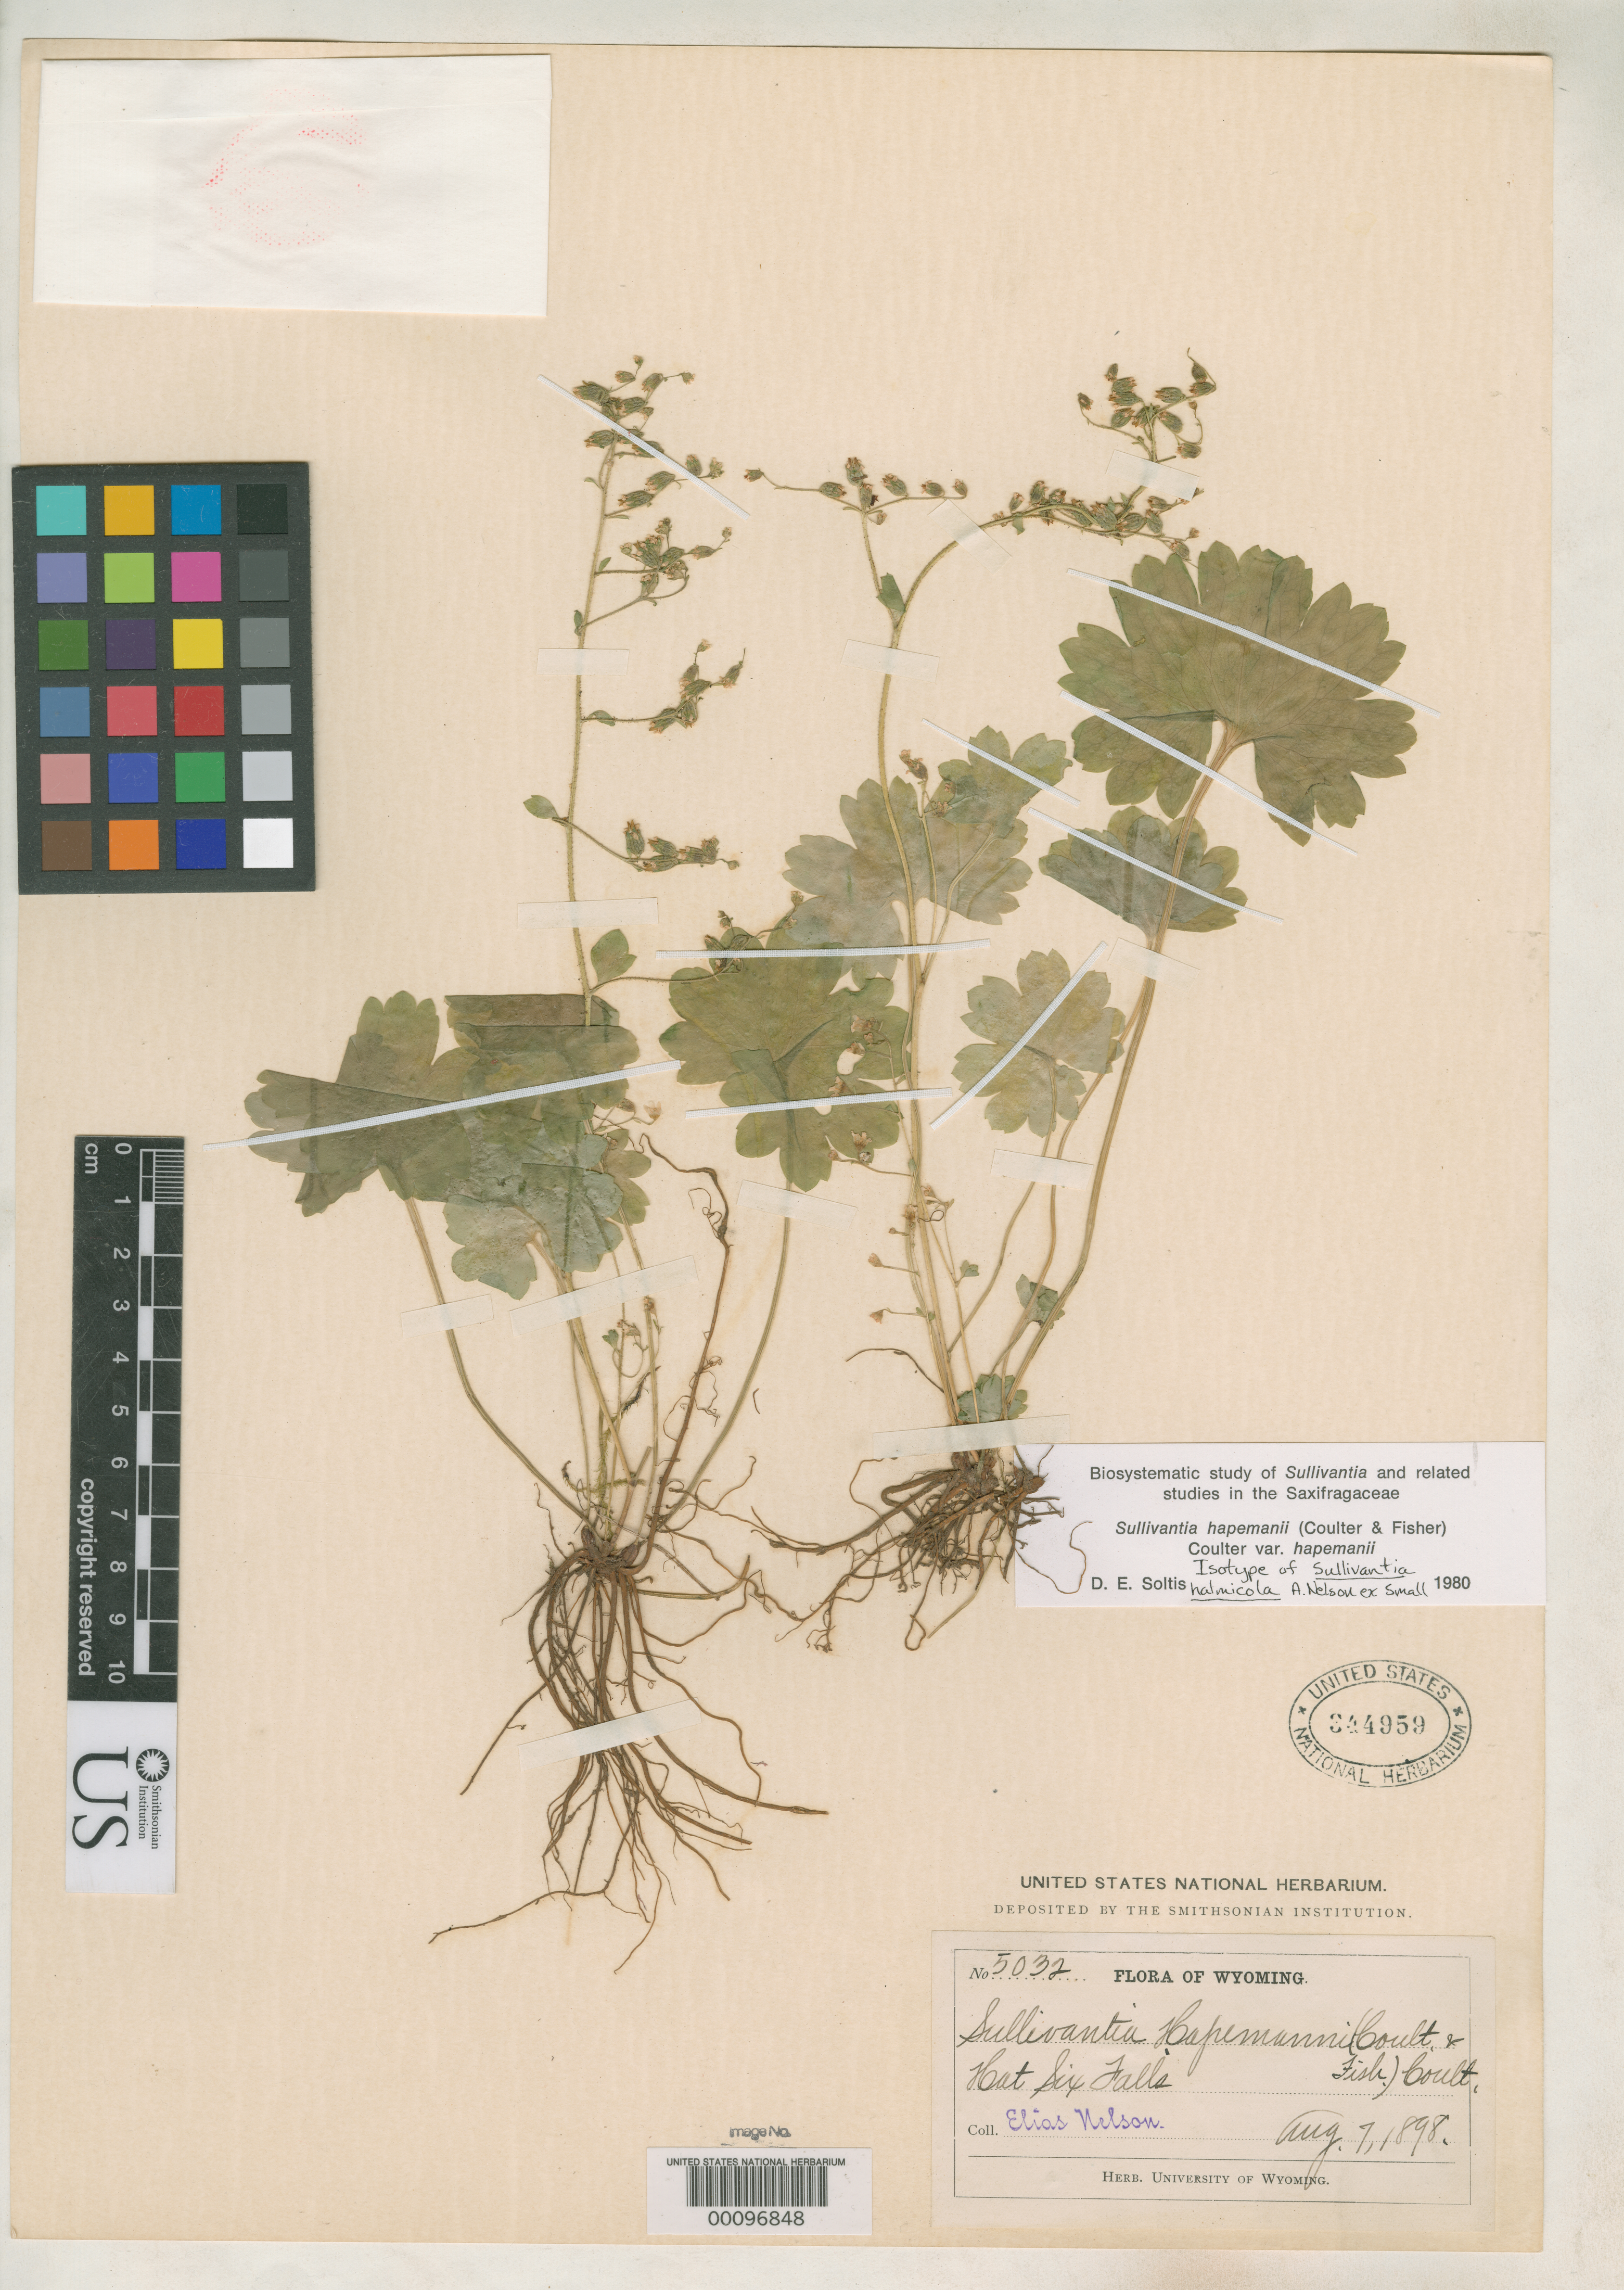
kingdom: Plantae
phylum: Tracheophyta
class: Magnoliopsida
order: Saxifragales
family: Saxifragaceae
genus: Sullivantia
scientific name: Sullivantia halmicola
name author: A. Nelson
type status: Isotype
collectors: E. Nelson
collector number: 5032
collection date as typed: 07 Aug 1898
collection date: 1898-08-07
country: United States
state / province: Wyoming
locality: Hat Six Falls, Casper Mountain.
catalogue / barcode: US 344959